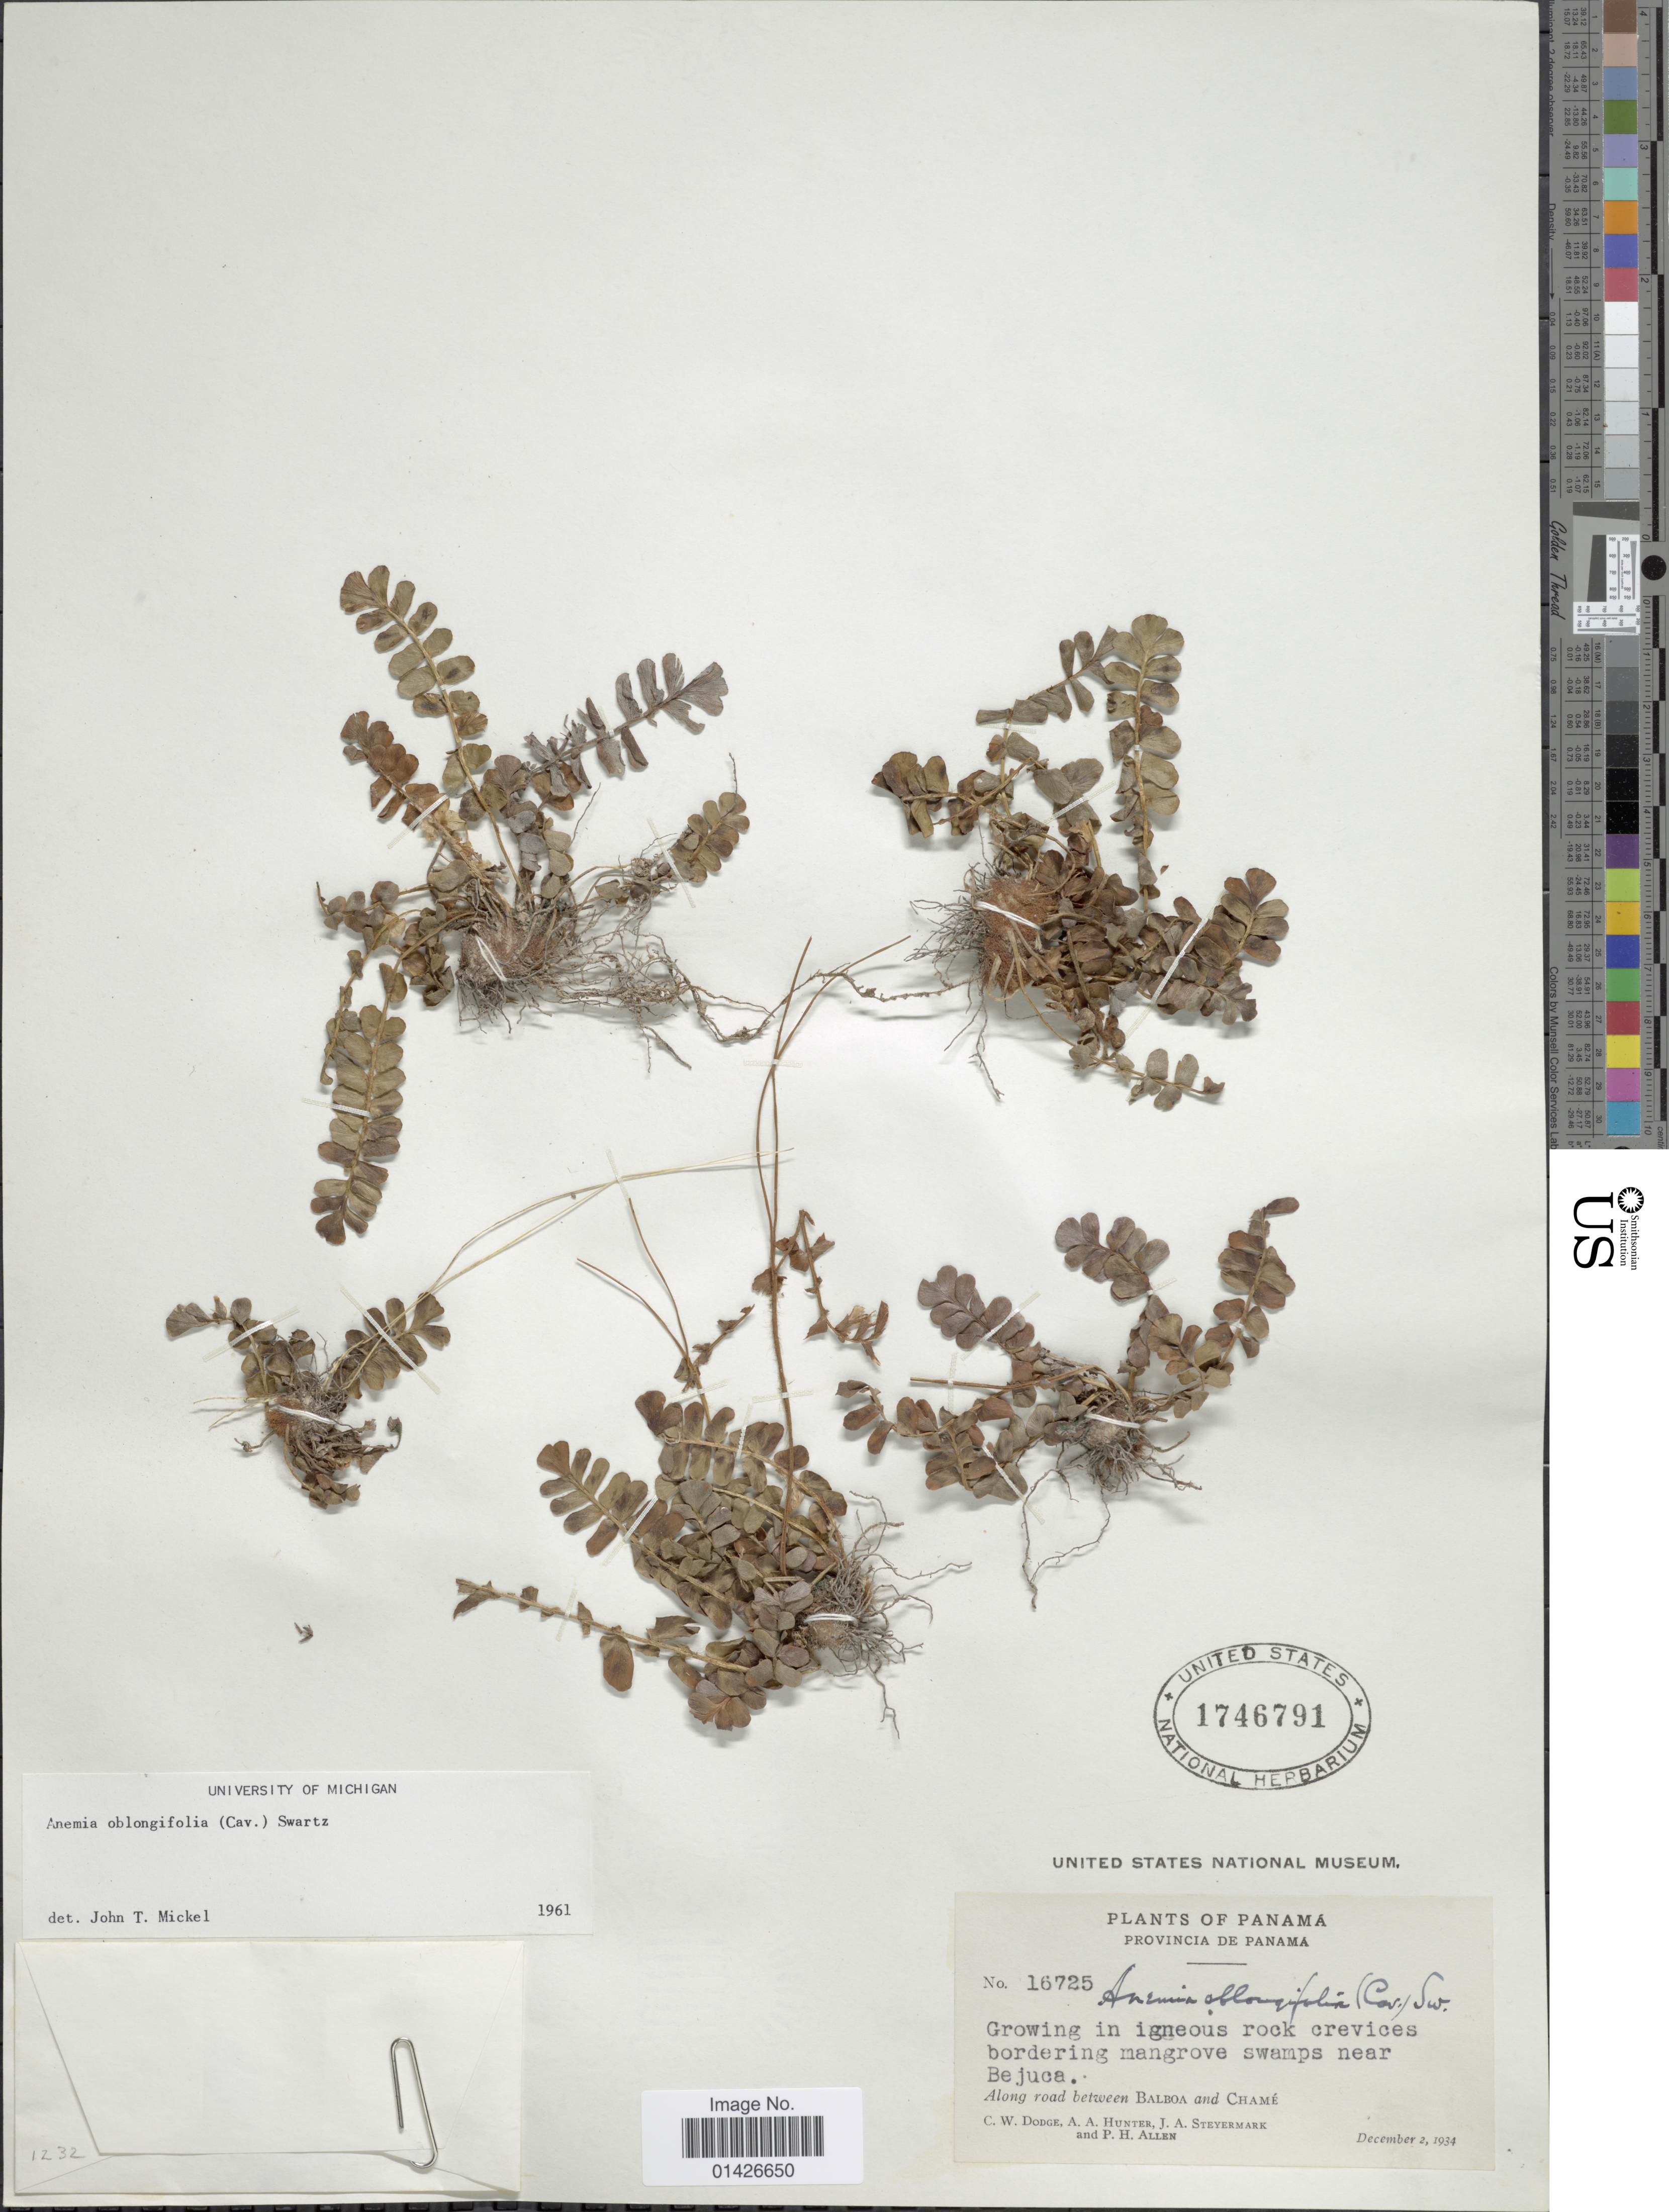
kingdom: Plantae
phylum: Tracheophyta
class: Polypodiopsida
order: Schizaeales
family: Anemiaceae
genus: Anemia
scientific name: Anemia oblongifolia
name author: (Cav.) Sw.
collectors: C. Dodge, A. Hunter & J. Steyermark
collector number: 16725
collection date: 1934-12-02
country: Panama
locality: Provincia de Panama, swamps near Bejuca, Along road between Balboa and Chamé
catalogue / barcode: US 1746791